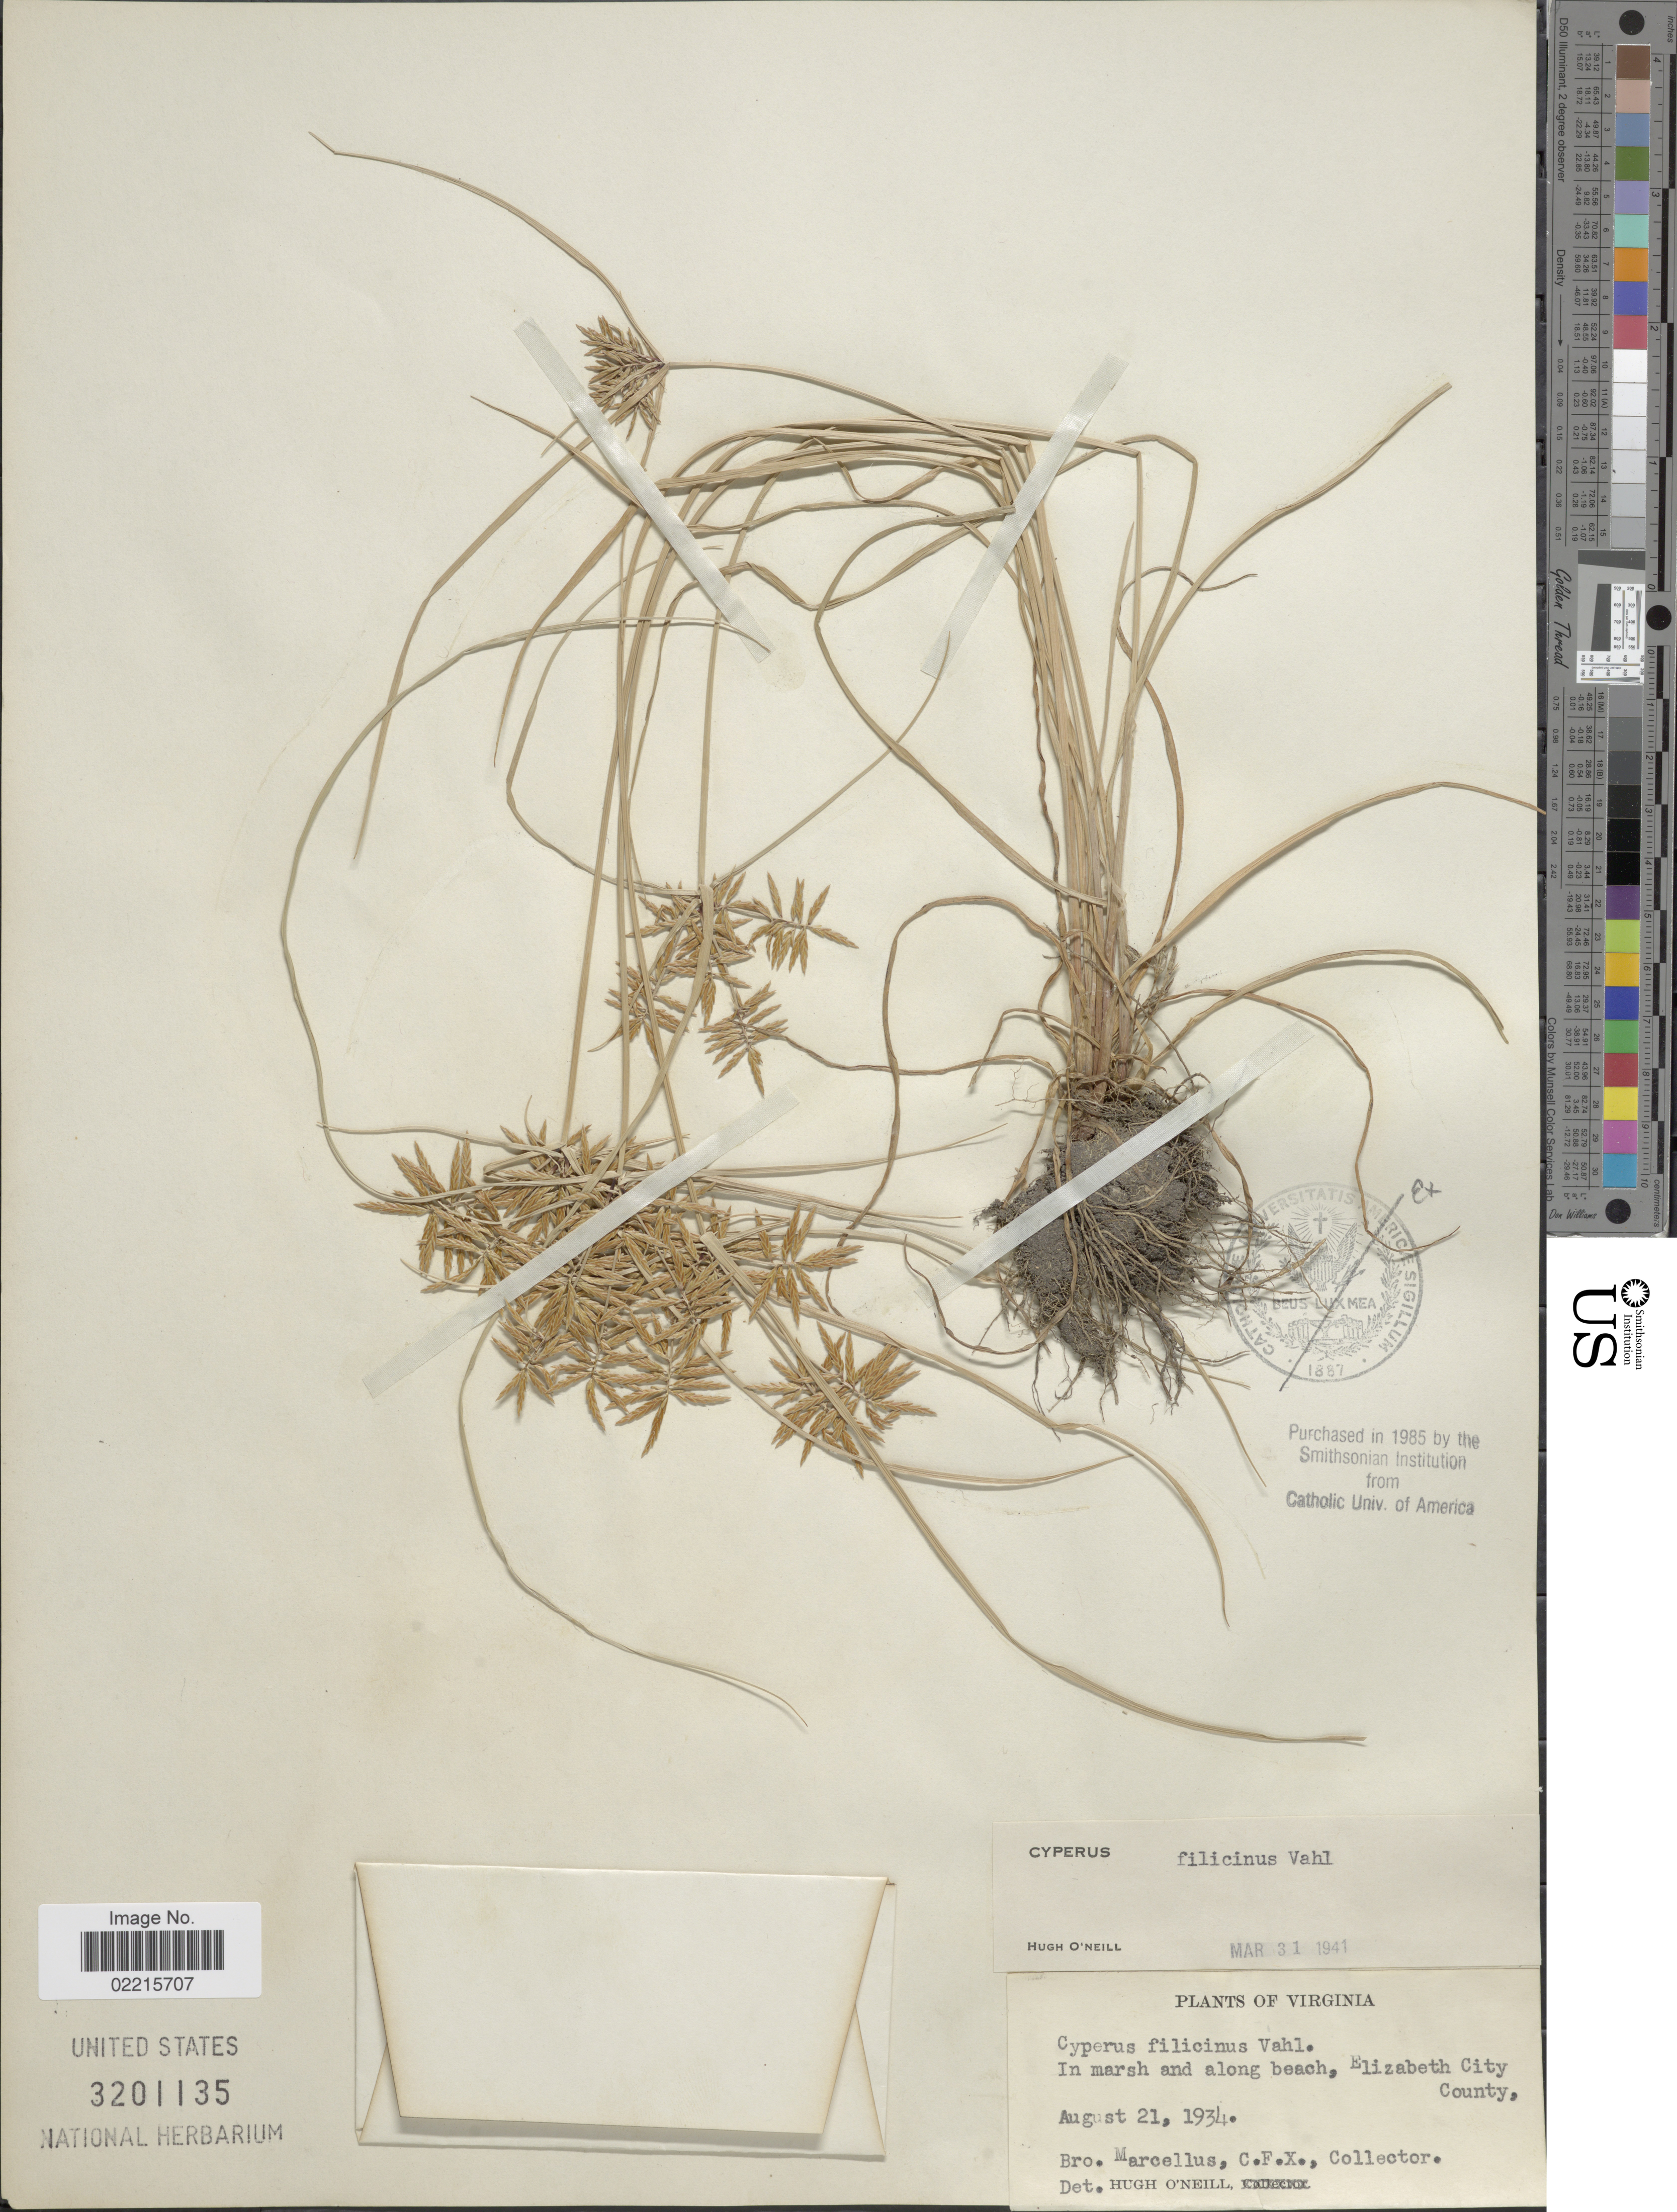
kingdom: Plantae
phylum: Tracheophyta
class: Liliopsida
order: Poales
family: Cyperaceae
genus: Cyperus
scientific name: Cyperus filicinus Vahl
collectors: Marcellus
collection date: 1934-08-21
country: United States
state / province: Virginia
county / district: City of Hampton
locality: Along beach, Elizabeth City (=historic county name) County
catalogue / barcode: US 3201135